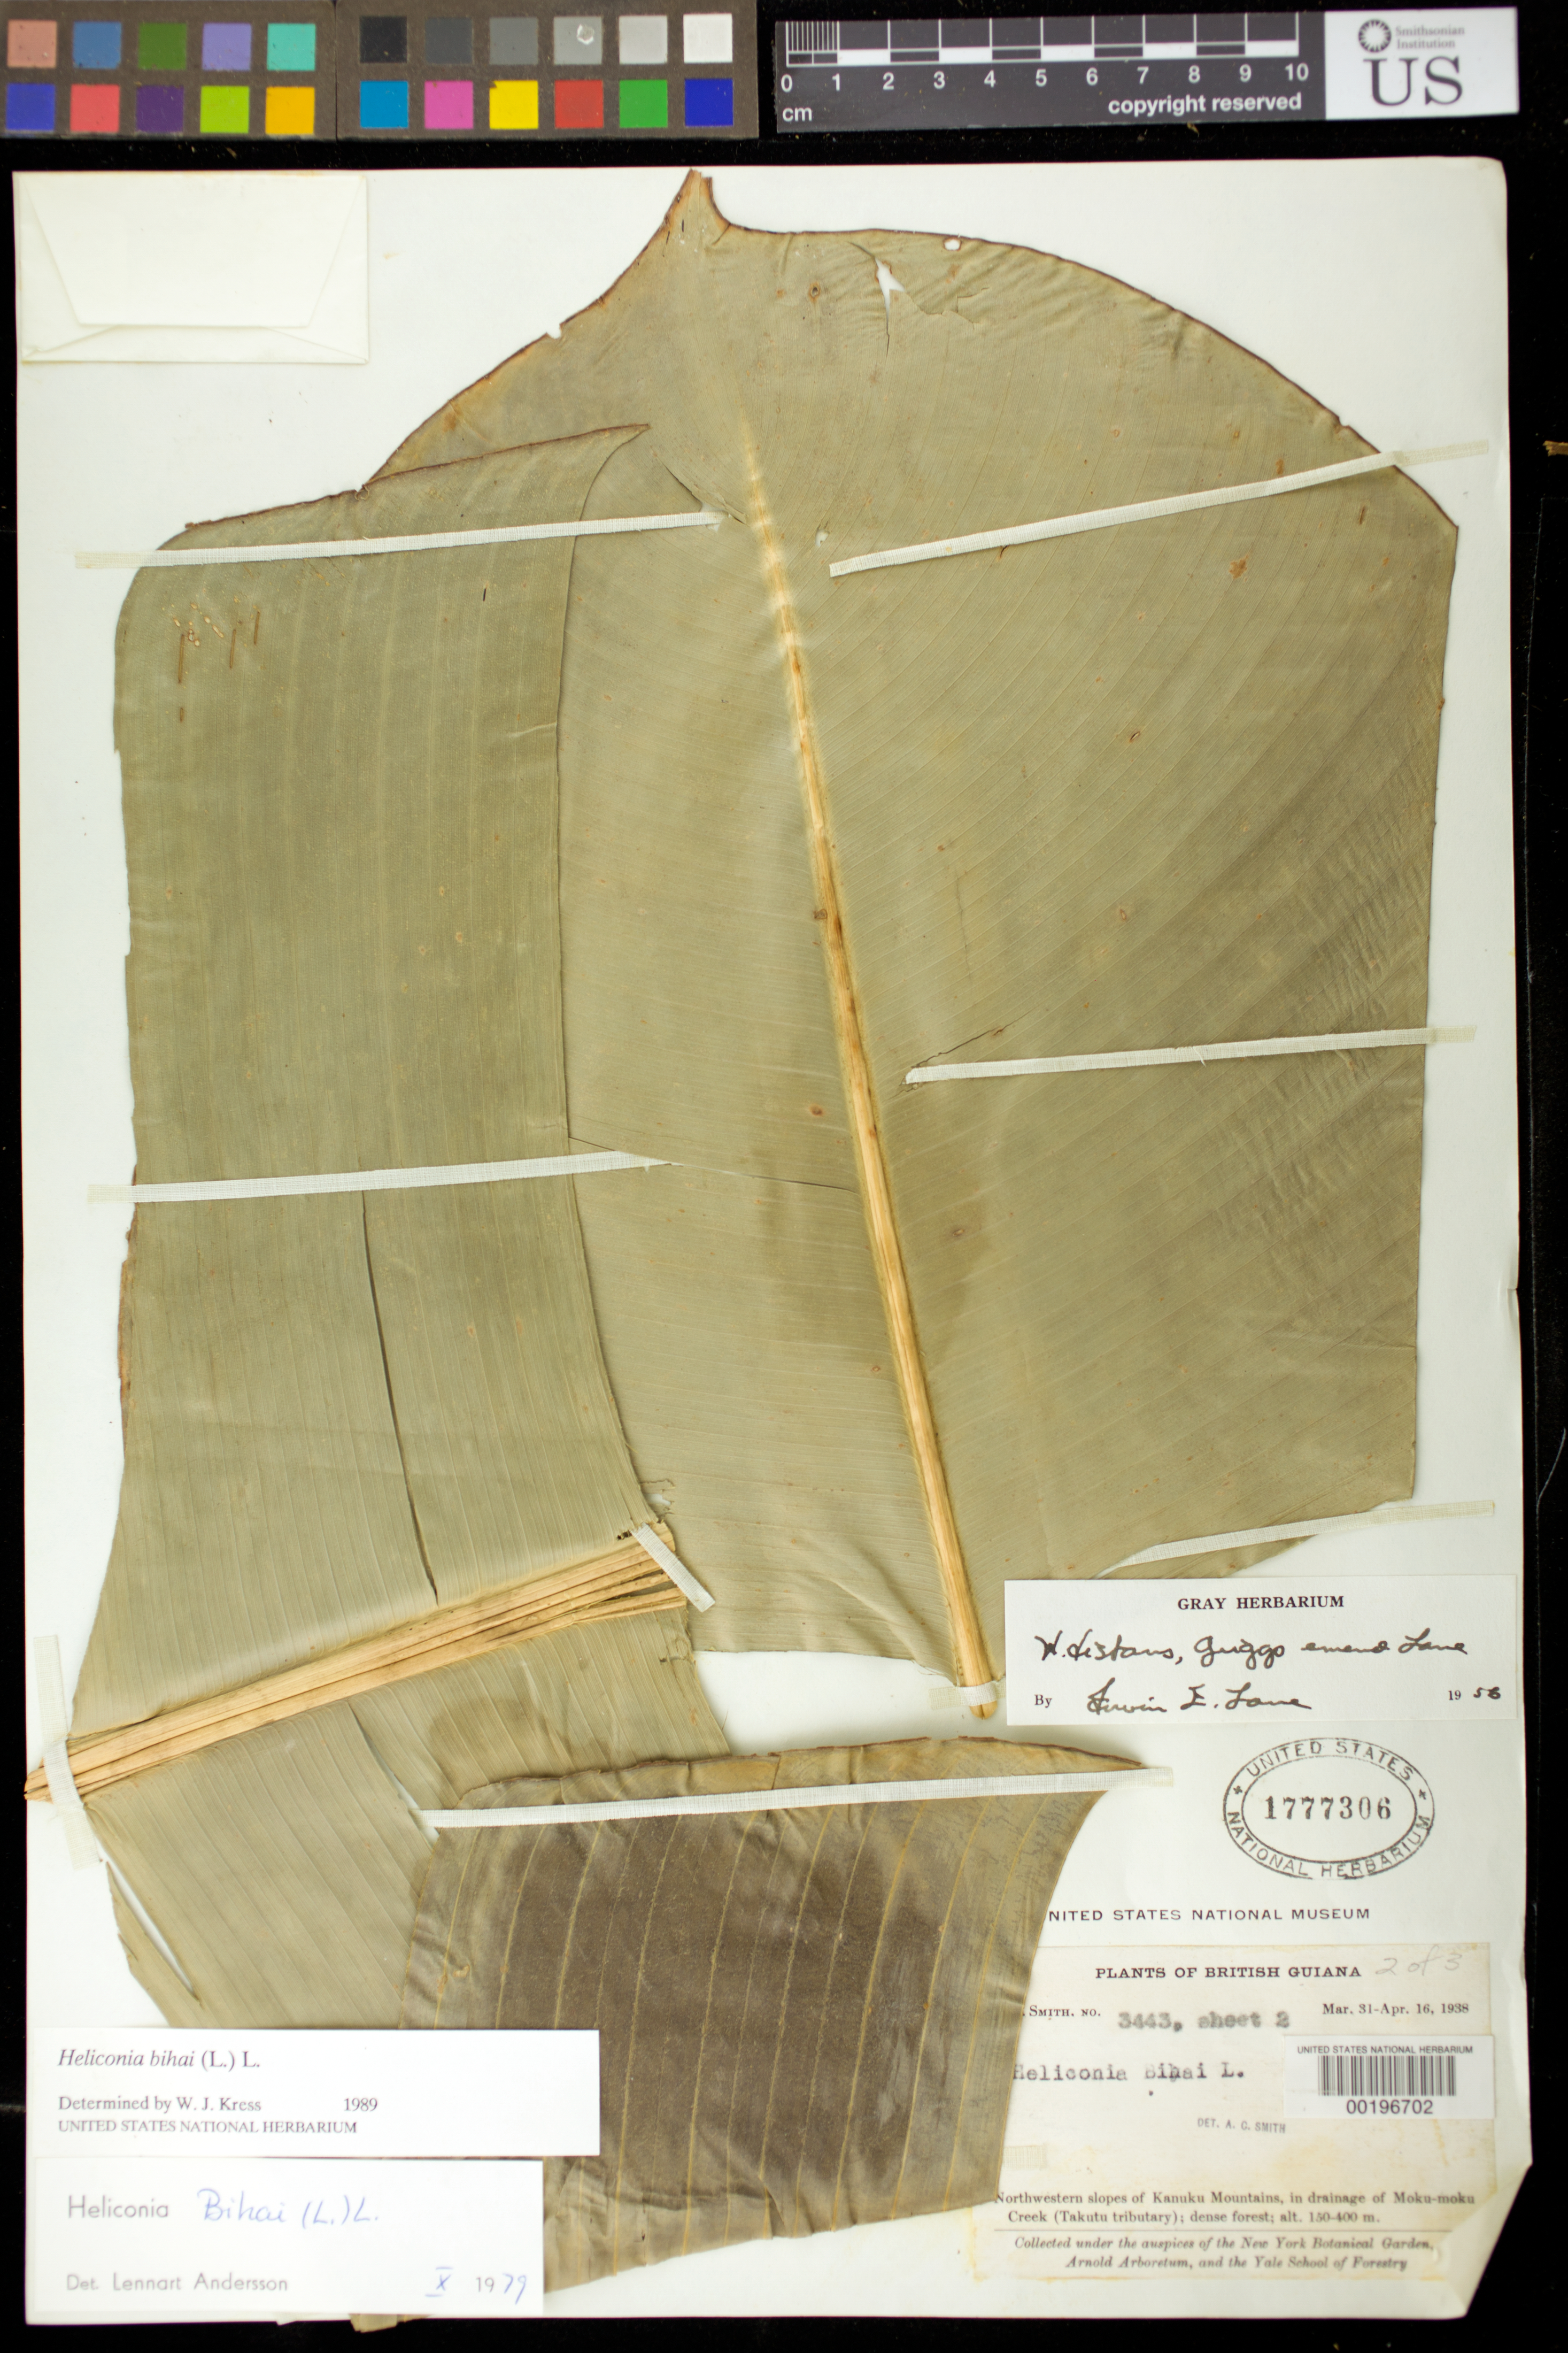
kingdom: Plantae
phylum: Tracheophyta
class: Liliopsida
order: Zingiberales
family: Heliconiaceae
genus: Heliconia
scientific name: Heliconia bihai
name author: (L.) L.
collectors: A. C. Smith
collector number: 3443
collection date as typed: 31 Mar 1938 to 16 Apr 1938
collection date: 1938-03-31/1938-04-16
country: Guyana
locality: Nw slopes of kanuku mountains, in drainage of moku-moku creek (takutu tributary), dense forest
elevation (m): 150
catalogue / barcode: US 1777306